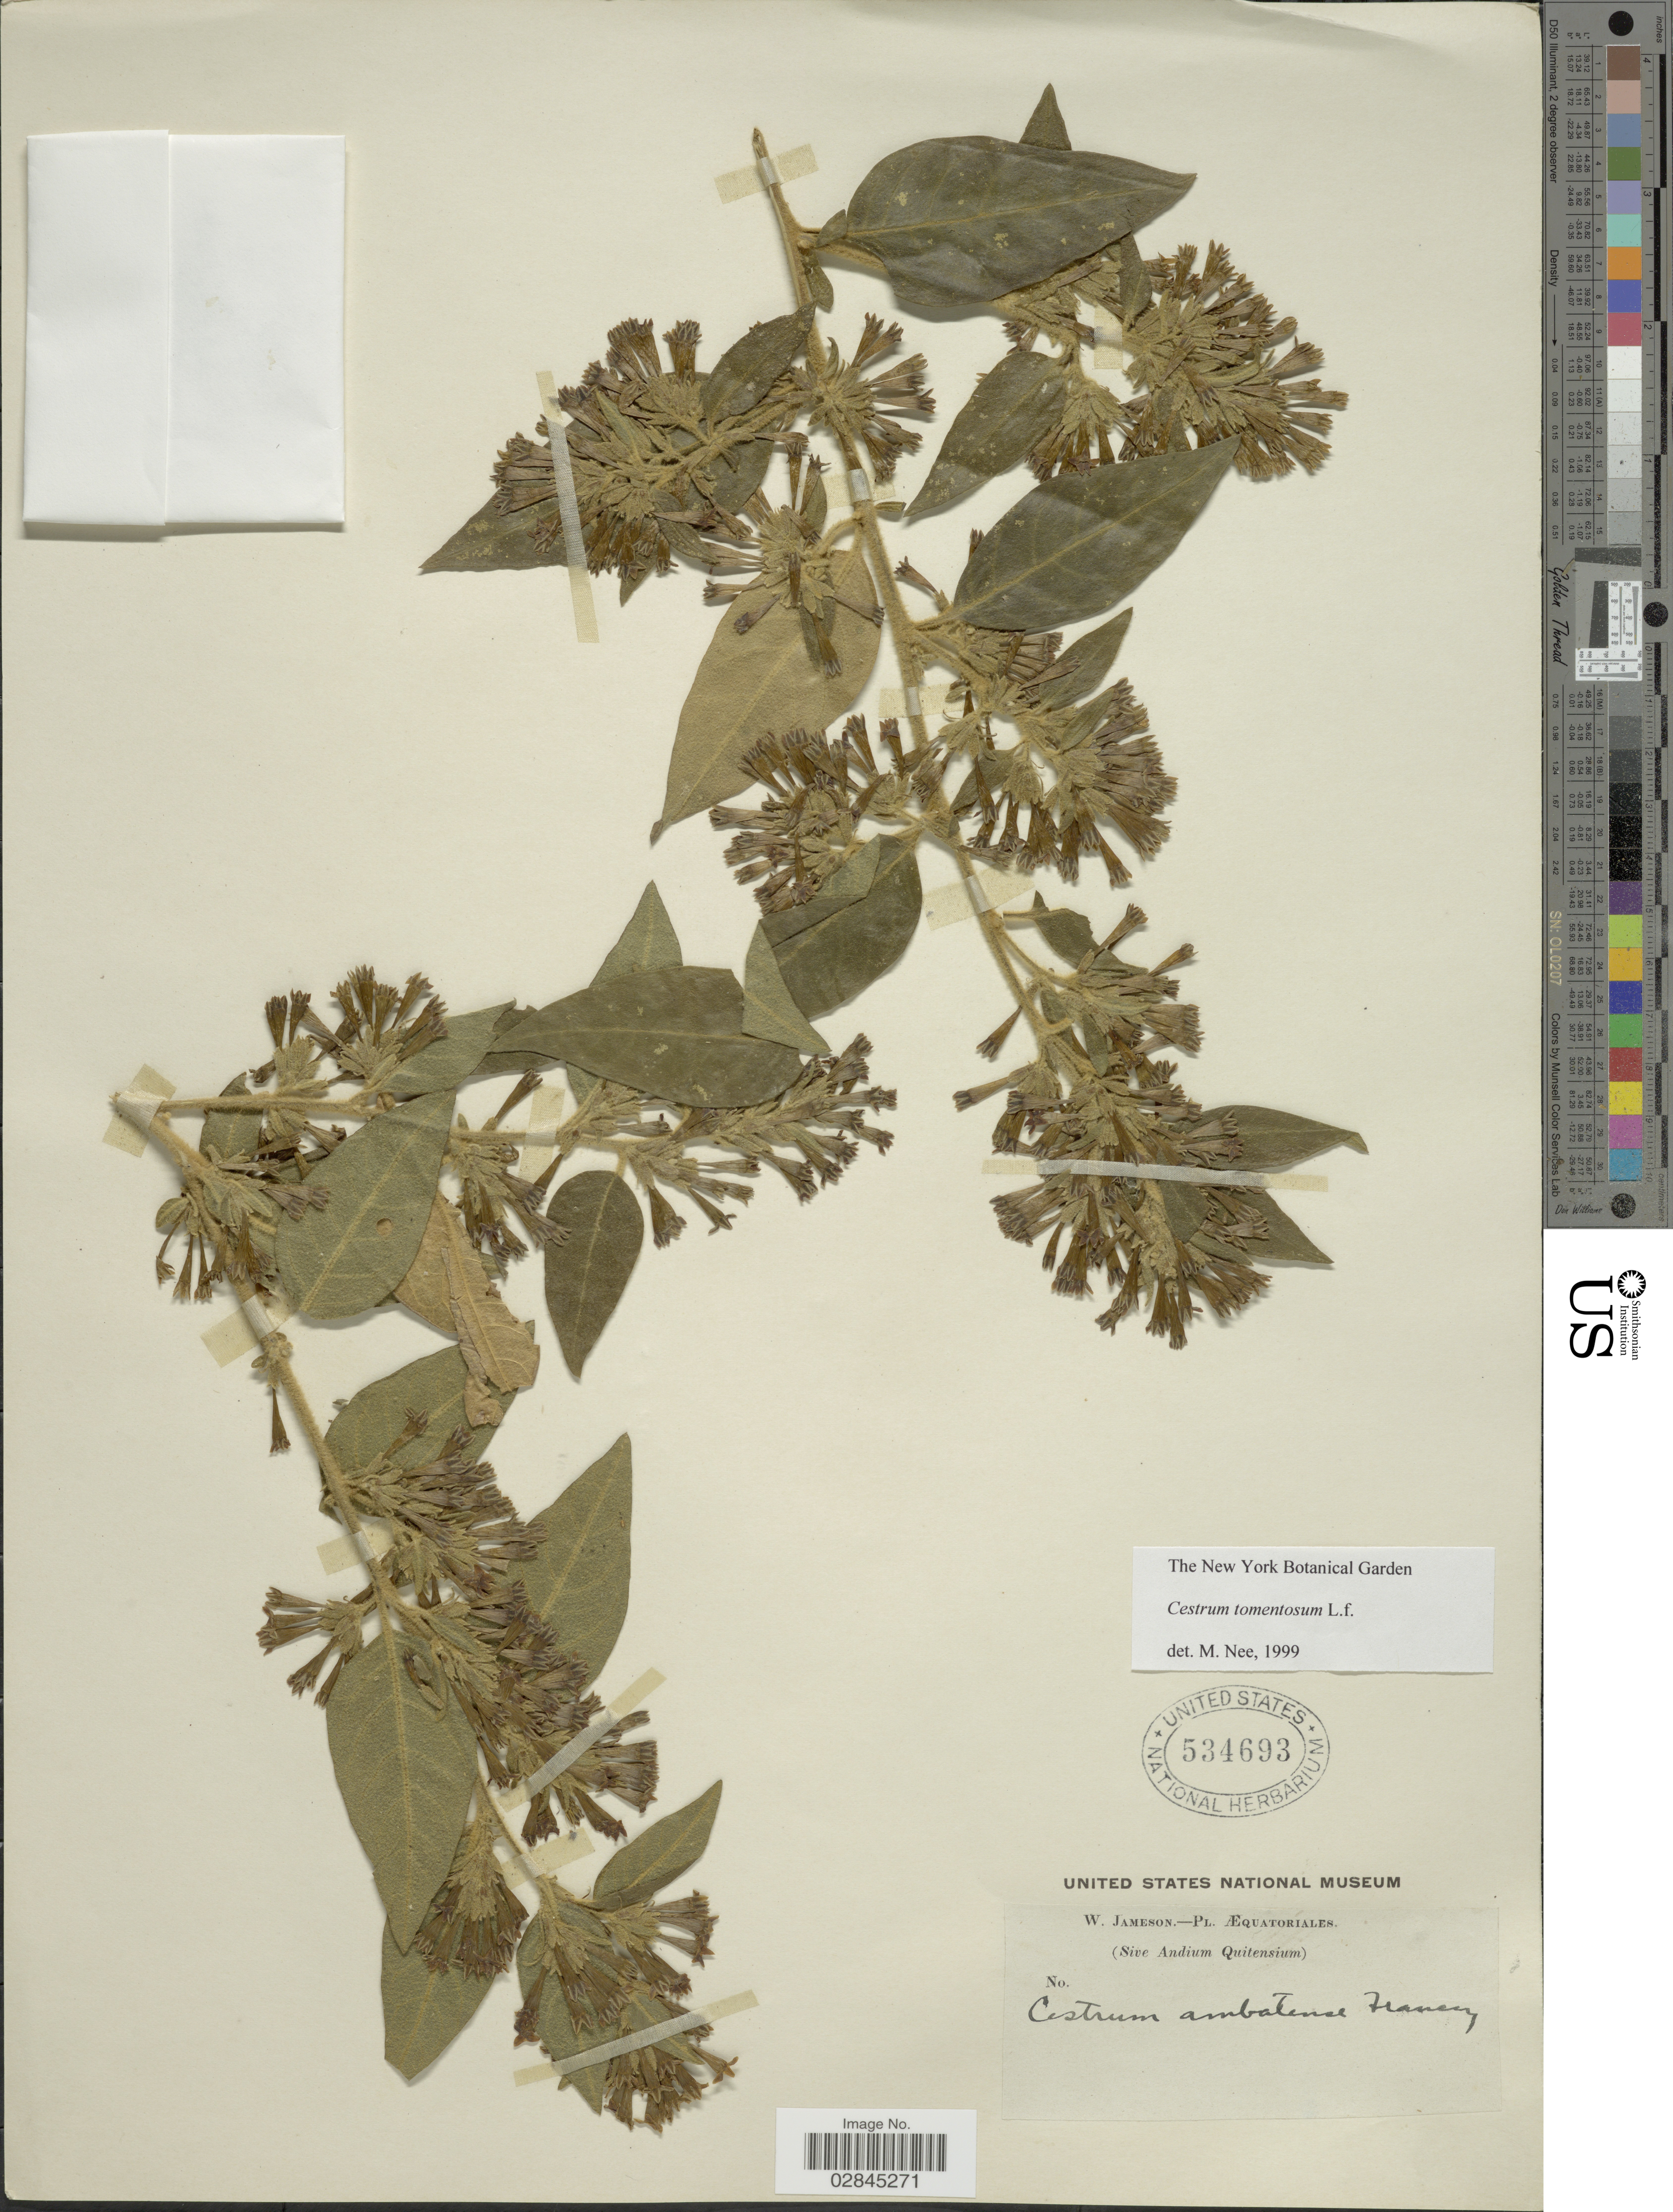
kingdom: Plantae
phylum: Tracheophyta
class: Magnoliopsida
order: Solanales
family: Solanaceae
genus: Cestrum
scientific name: Cestrum tomentosum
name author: L. f.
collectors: W. Jameson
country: Ecuador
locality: Æquatoriales.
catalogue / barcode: US 534693